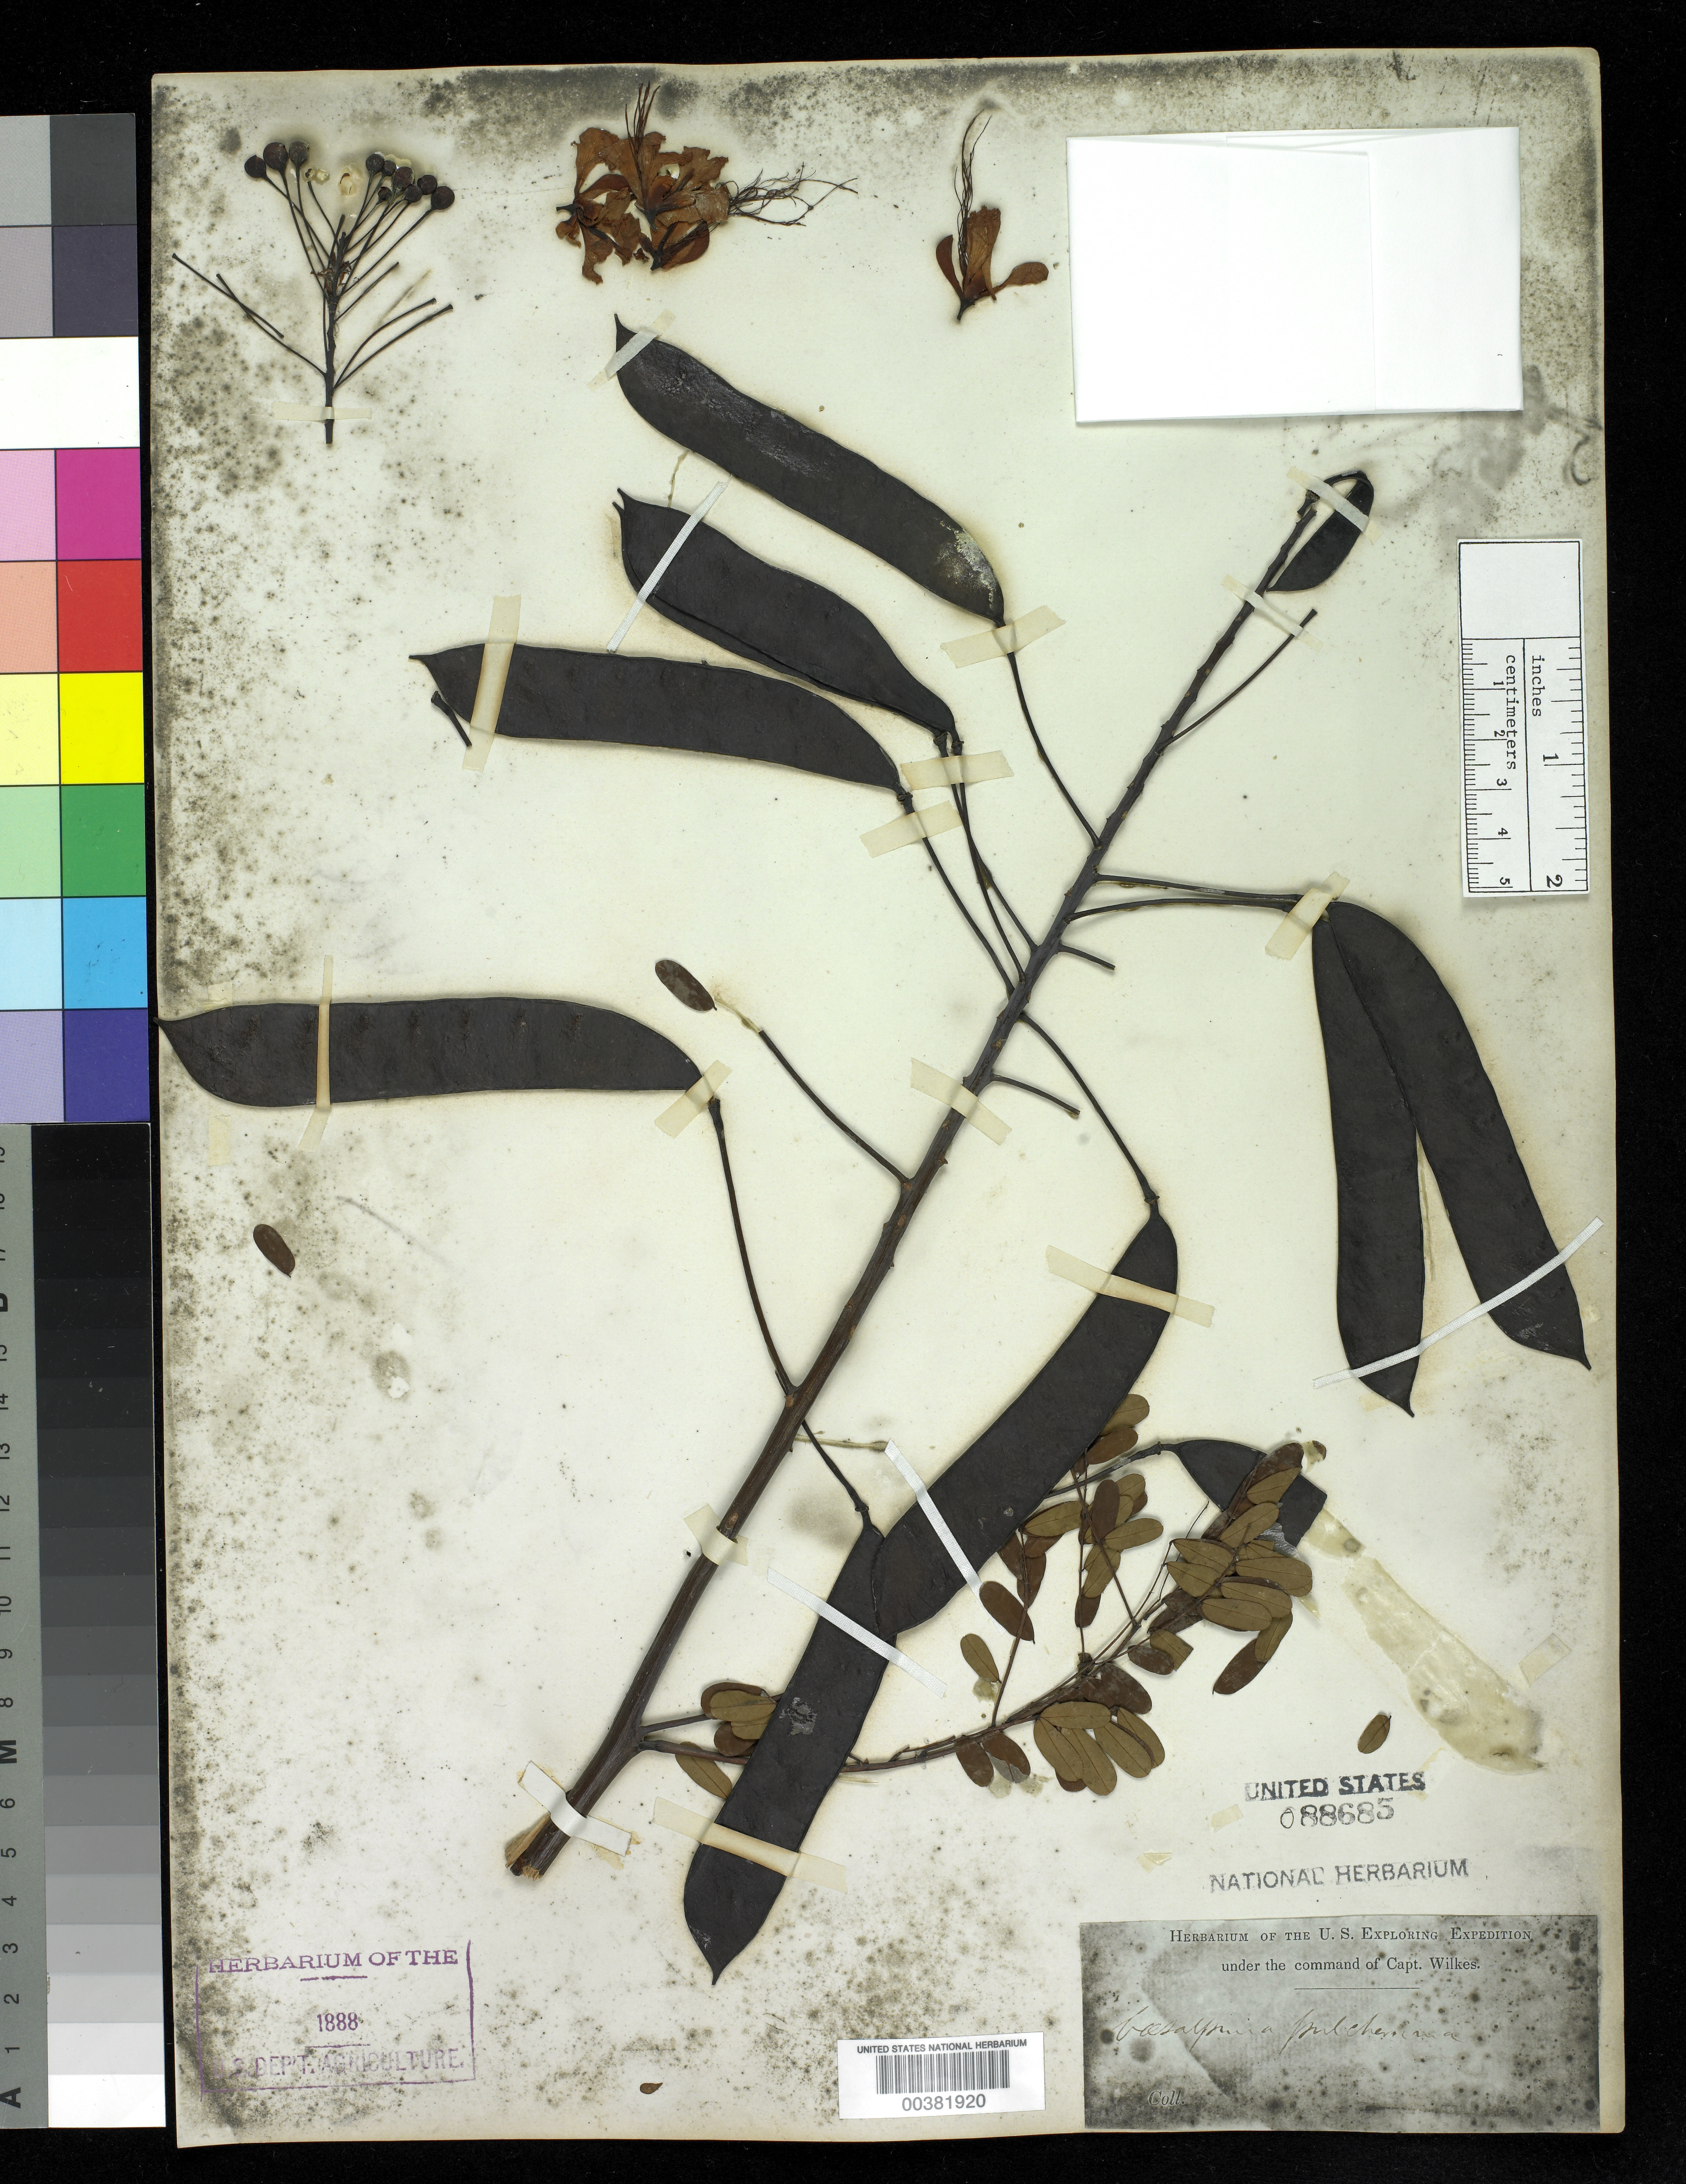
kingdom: Plantae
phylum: Tracheophyta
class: Magnoliopsida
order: Fabales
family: Fabaceae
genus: Caesalpinia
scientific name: Caesalpinia pulcherrima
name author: (L.) Sw.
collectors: F. R. Fosberg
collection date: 1946-08-19/1946-08-21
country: Micronesia, Federated States of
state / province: Kosrae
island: Lelu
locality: Lela (Lele) Harbor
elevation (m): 1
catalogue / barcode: US 88685